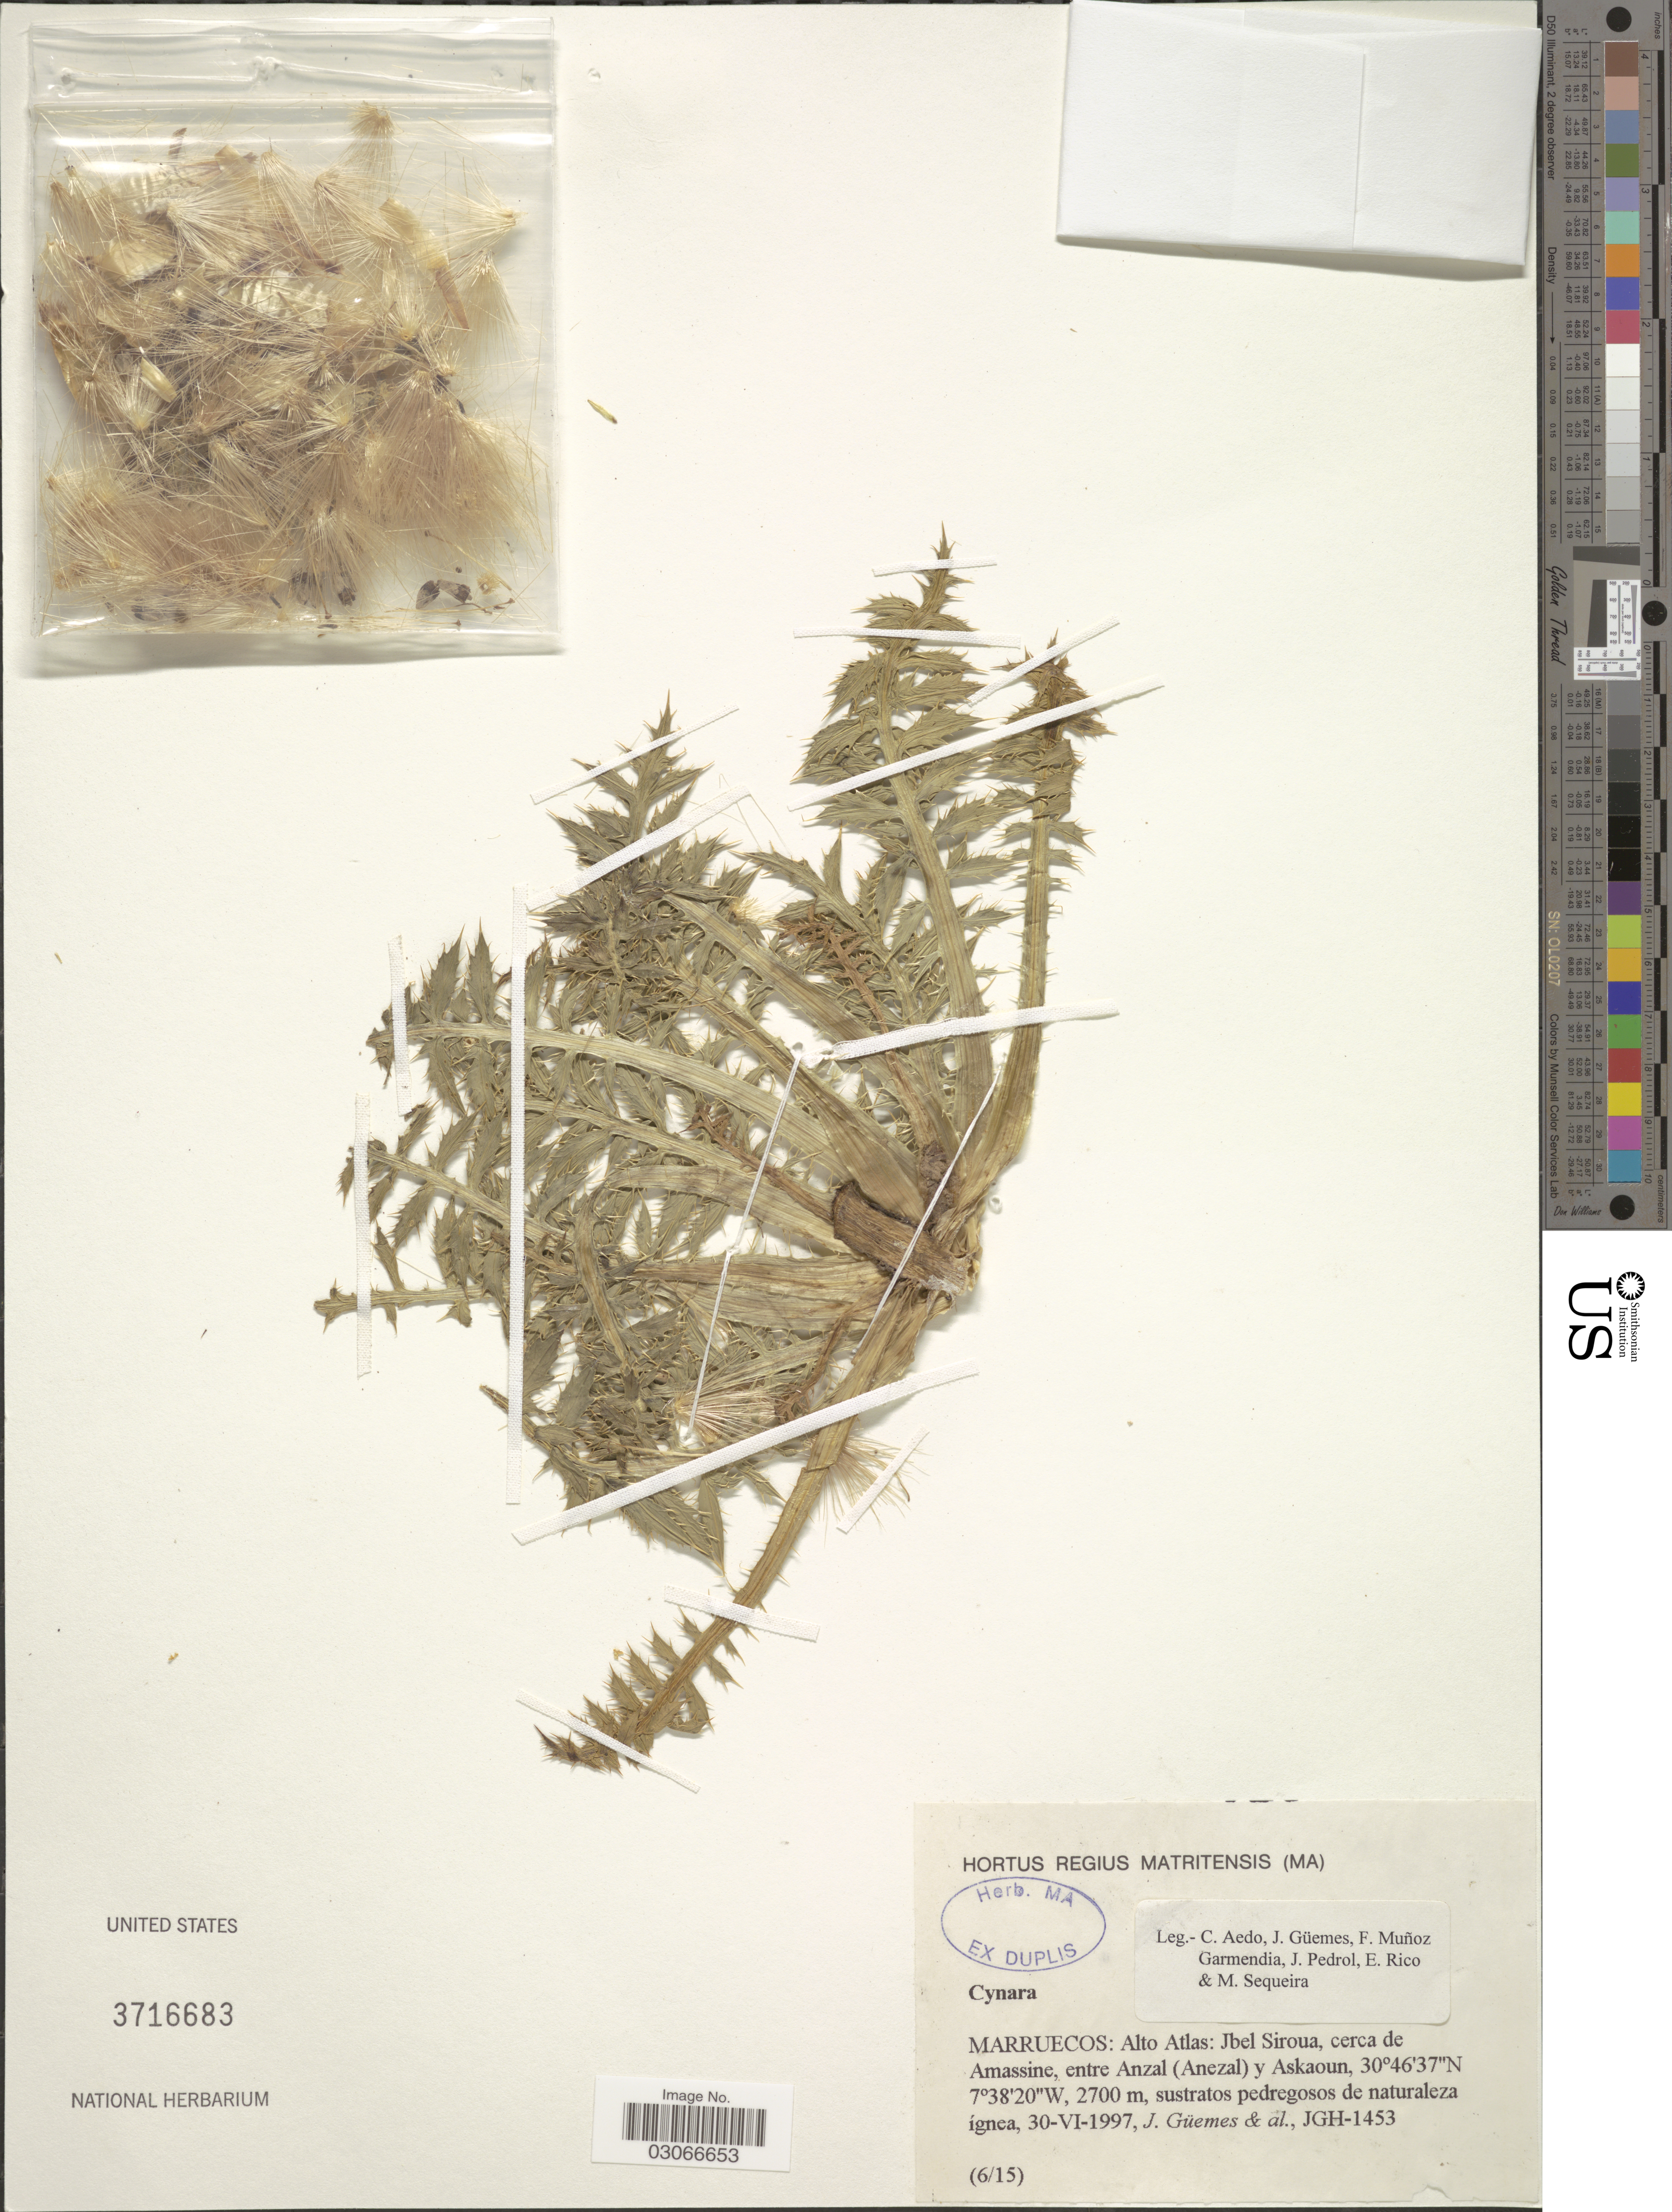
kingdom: Plantae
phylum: Tracheophyta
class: Magnoliopsida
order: Asterales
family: Asteraceae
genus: Cynara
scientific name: Cynara sp.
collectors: J. Güemes, C. Aedo, F. Muñoz Garmendia, J. Pedrol & et al.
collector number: JGH-1453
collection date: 1997-06-30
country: Morocco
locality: Marreucos: Alto Atlas: Jbel Siroua, cerca de Amassine, entre Anzal (Anezal) y Askaoun.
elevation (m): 2700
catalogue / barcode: US 3716683